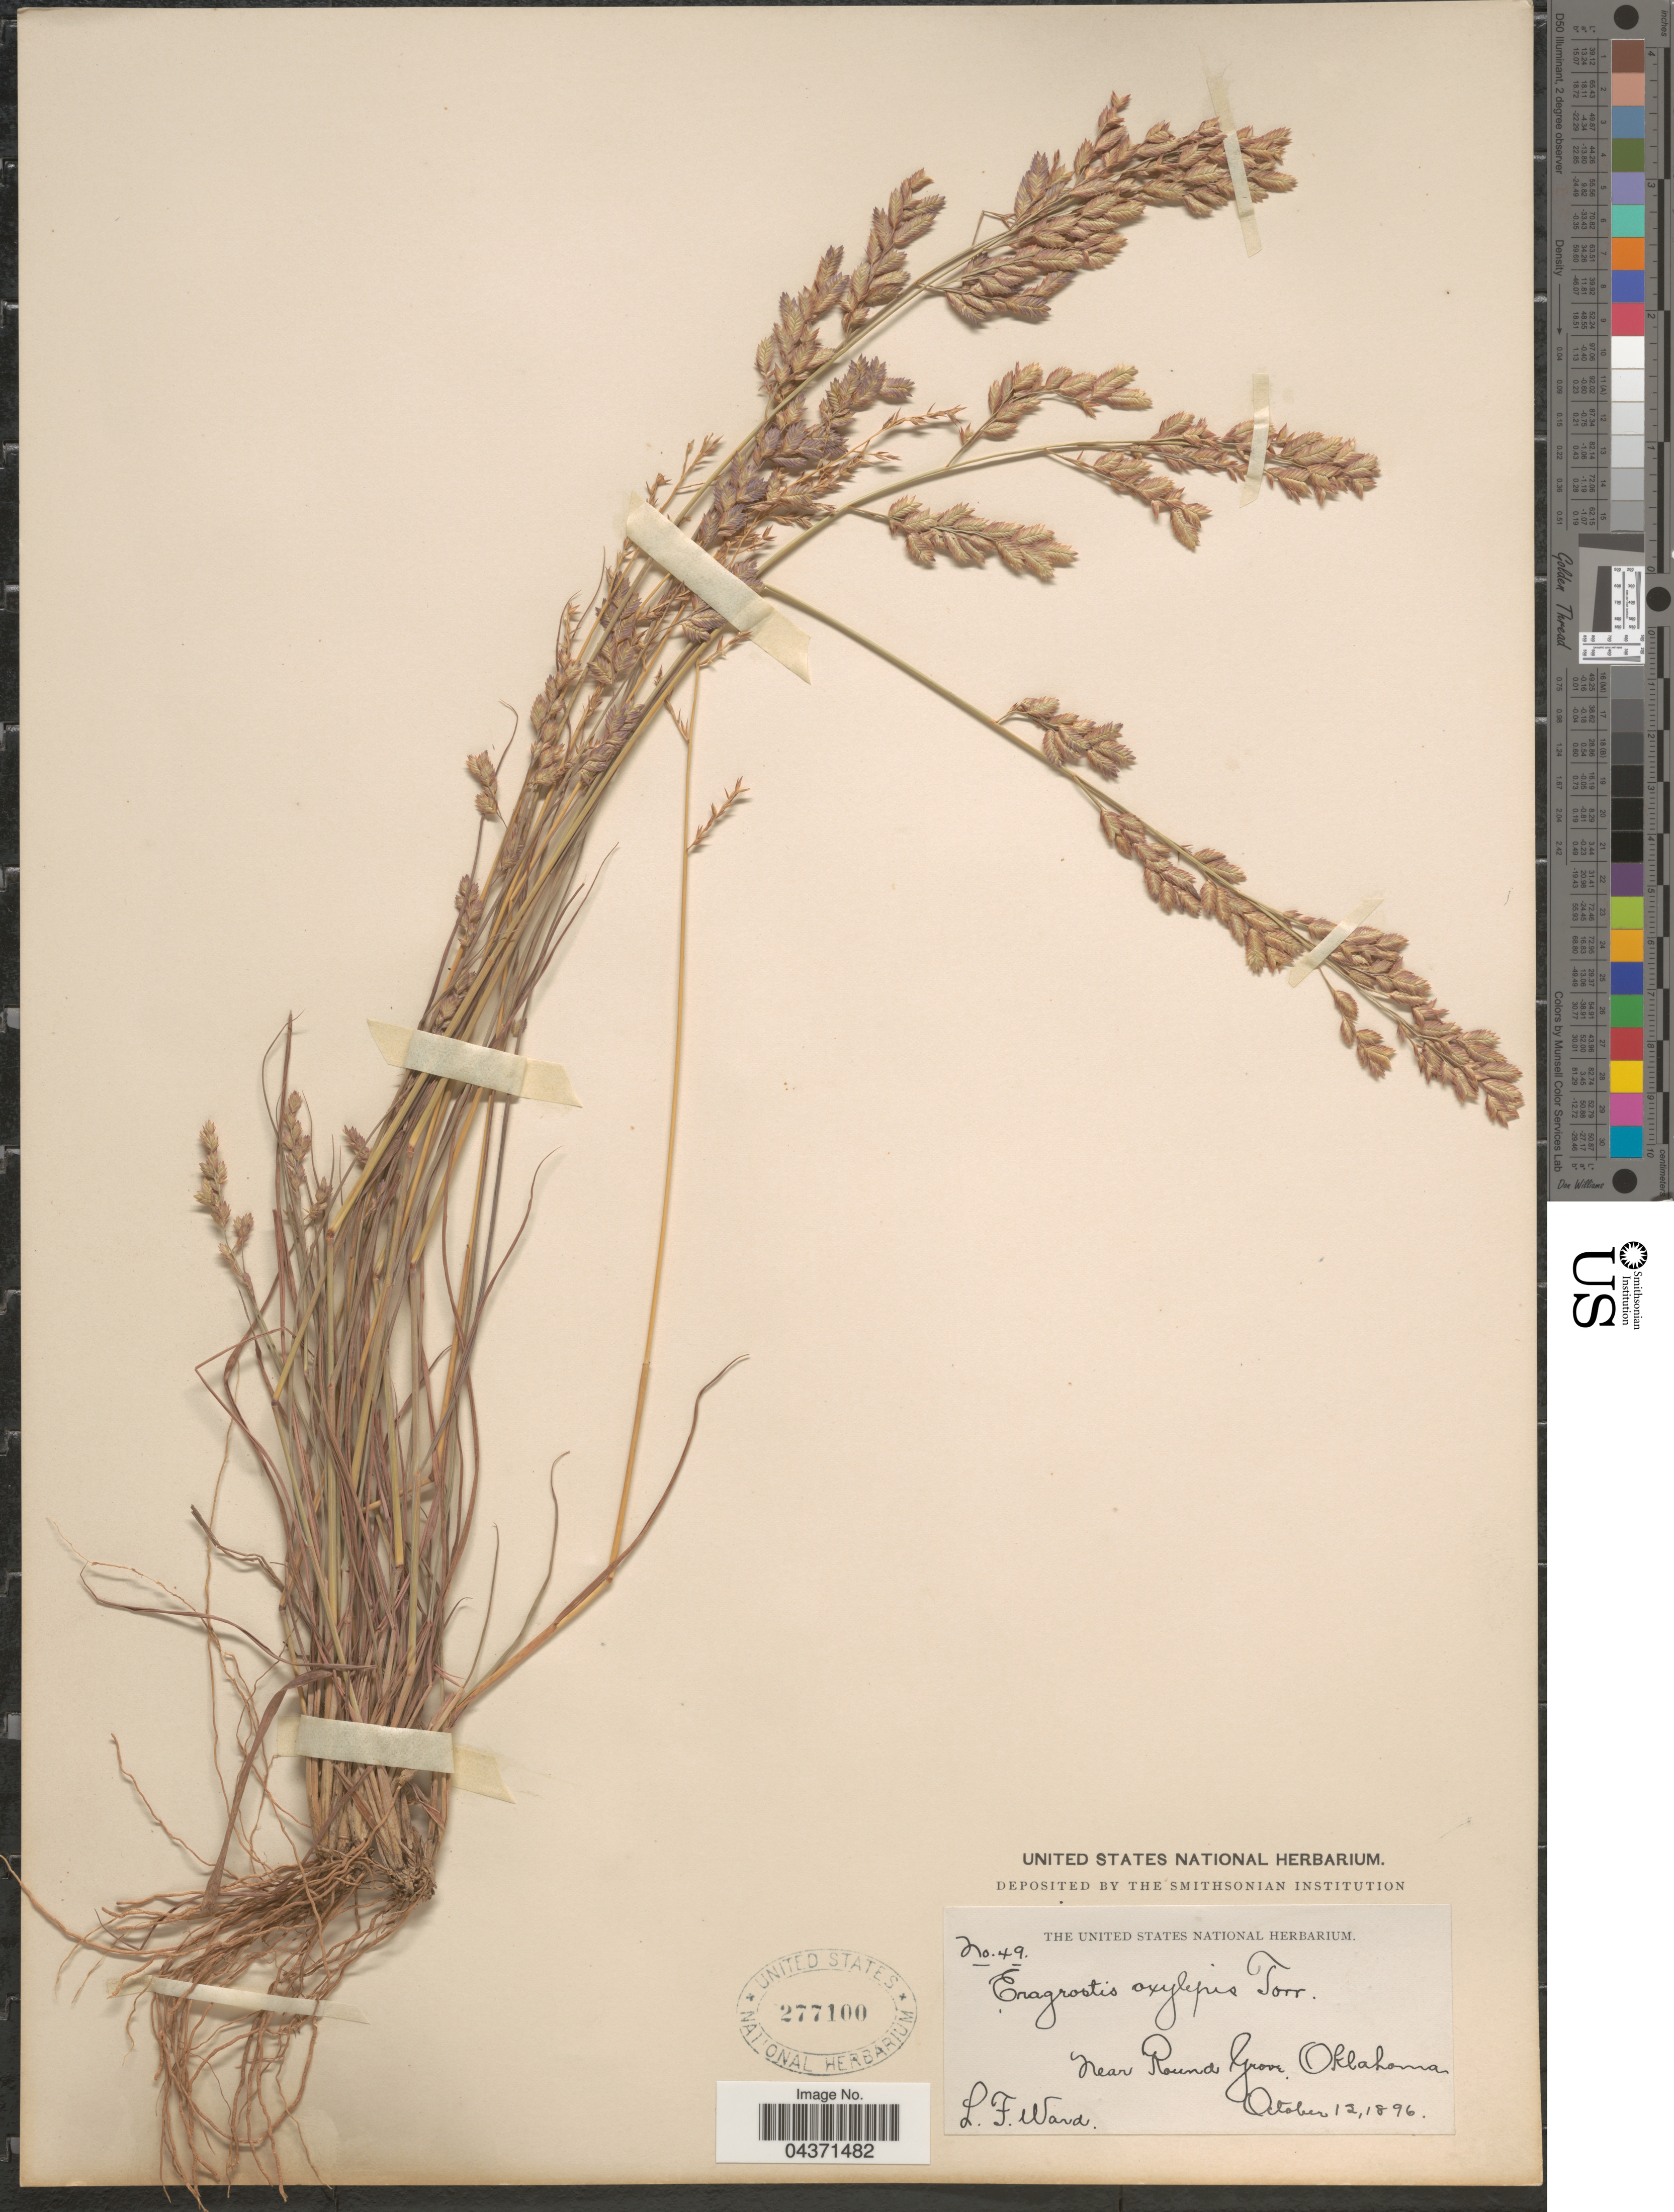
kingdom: Plantae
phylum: Tracheophyta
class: Liliopsida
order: Poales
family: Poaceae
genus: Eragrostis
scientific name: Eragrostis secundiflora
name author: J. Presl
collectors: L. Ward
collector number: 49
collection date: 1896-10-12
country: United States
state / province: Oklahoma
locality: Near Round Grove.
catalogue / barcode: US 277100